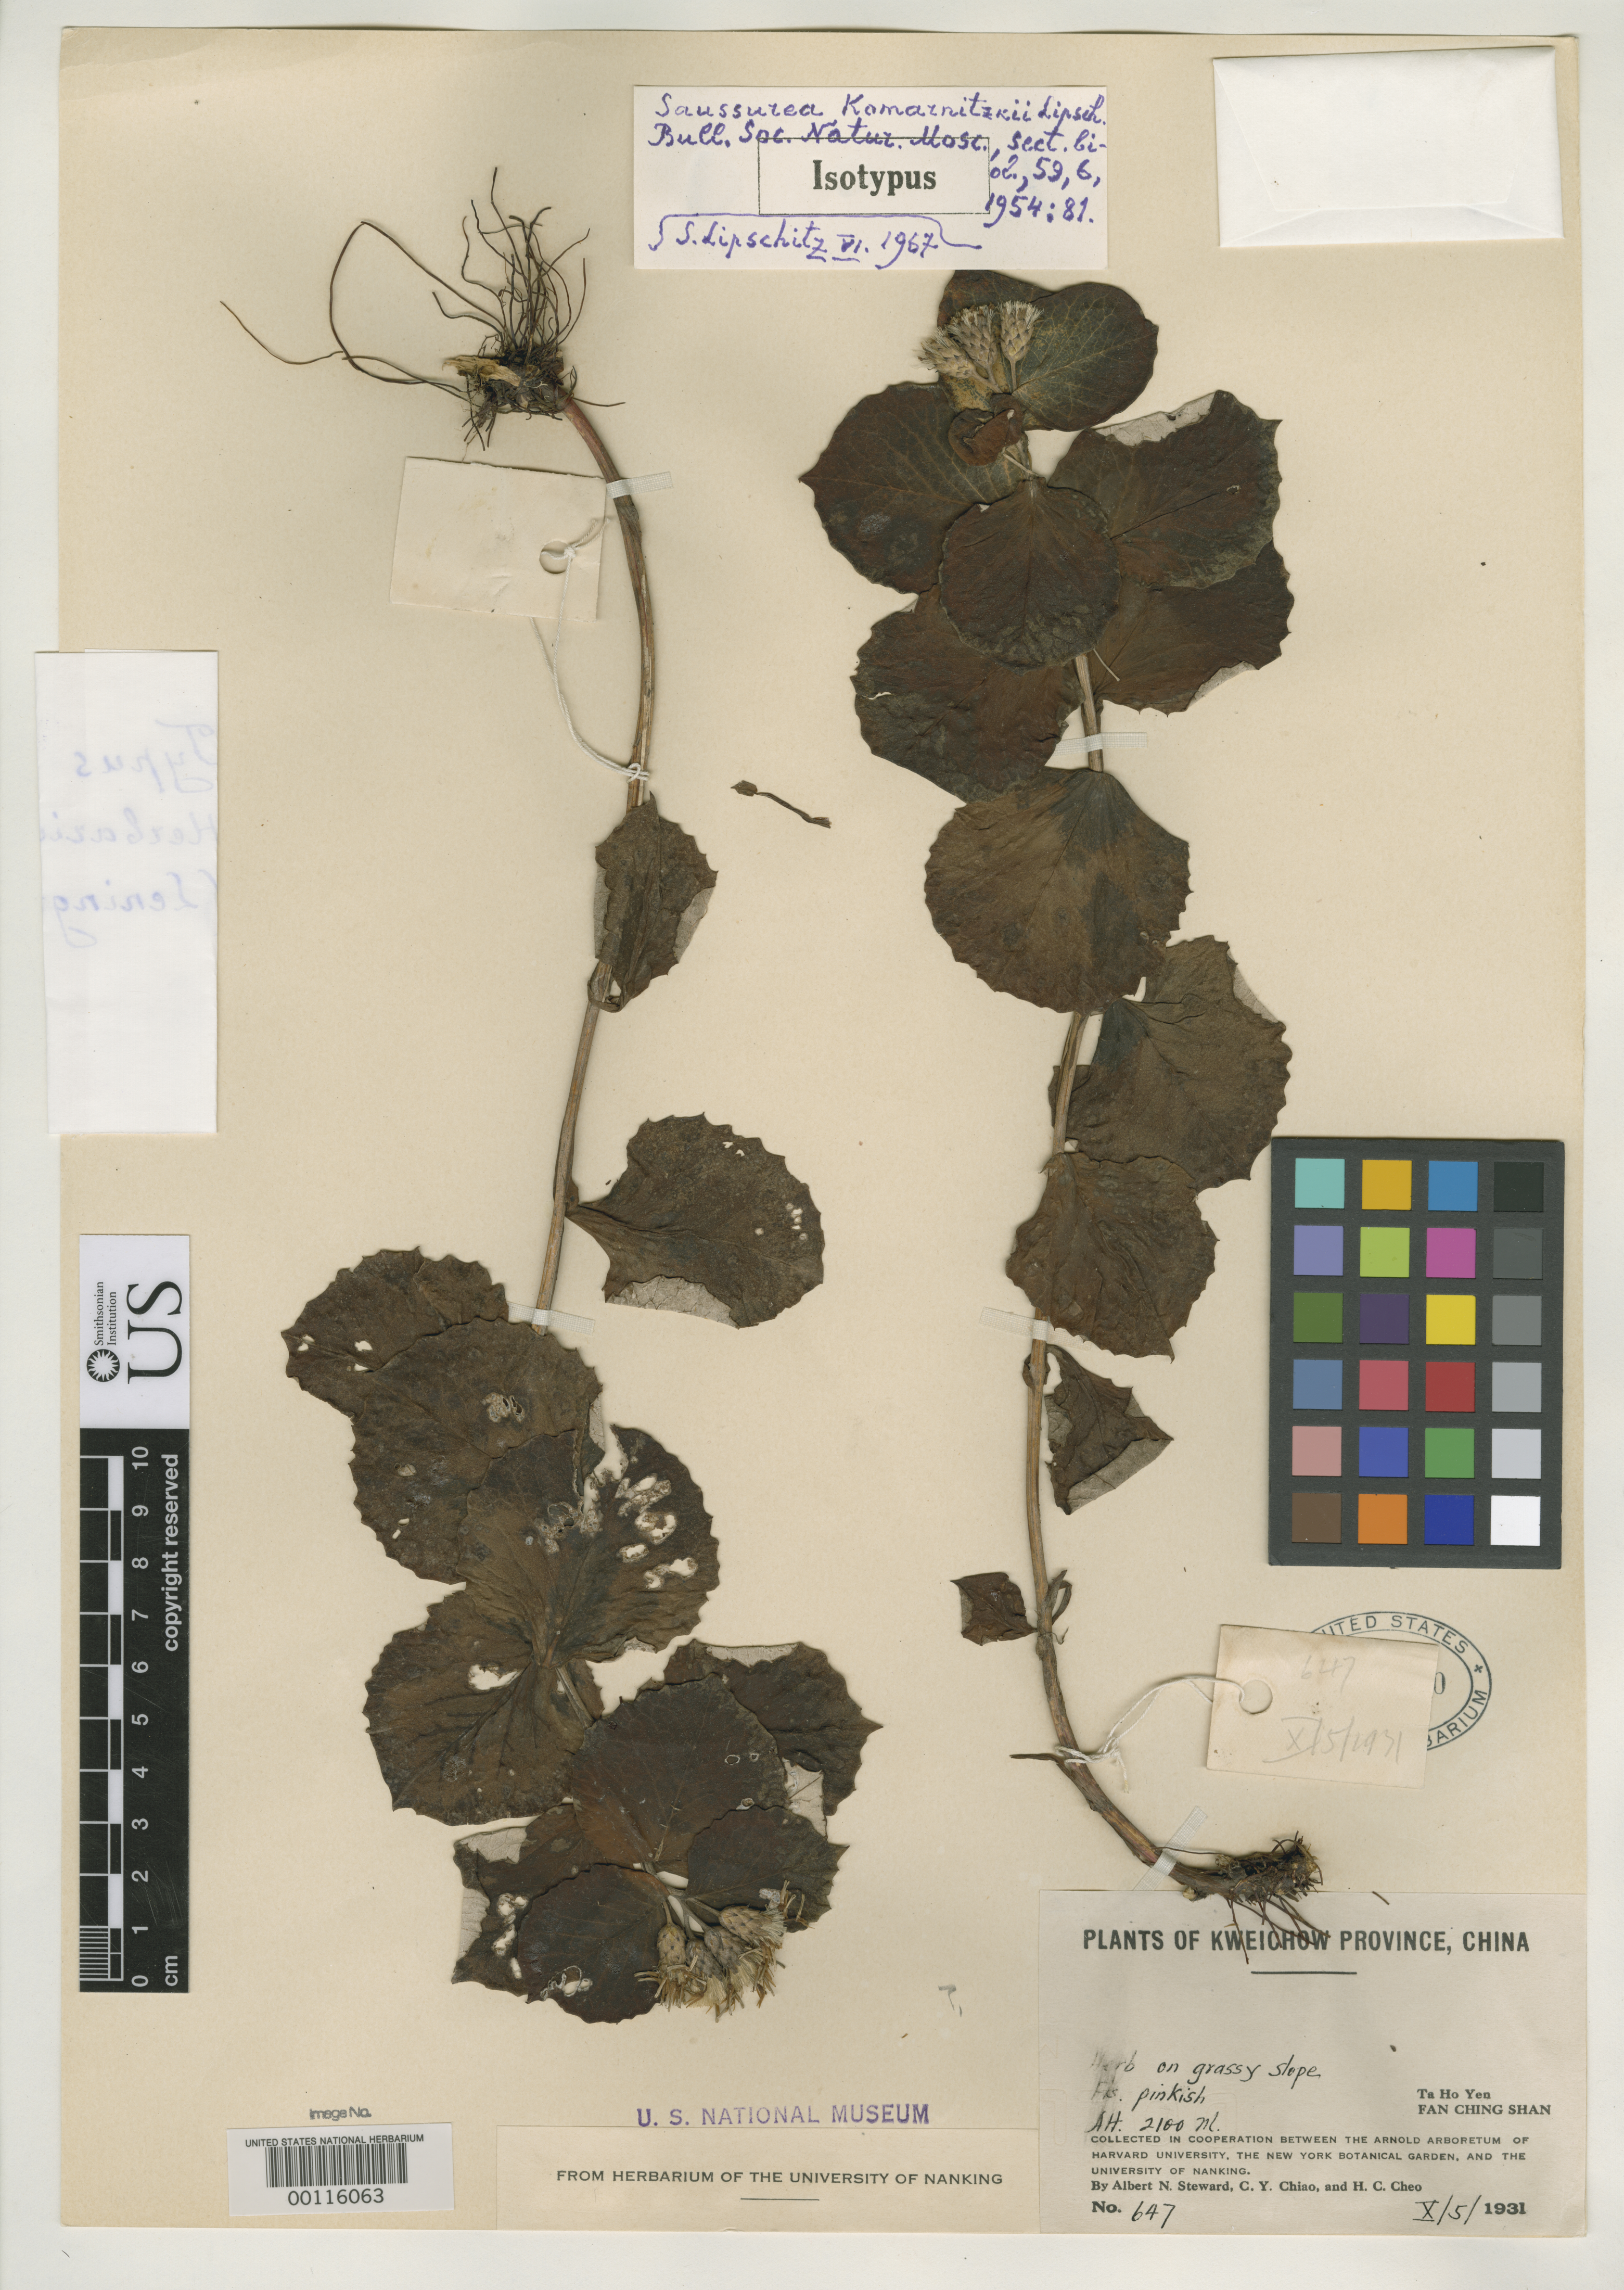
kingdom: Plantae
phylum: Tracheophyta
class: Magnoliopsida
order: Asterales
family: Asteraceae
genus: Saussurea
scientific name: Saussurea komarnitzkii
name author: Lipsch.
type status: Isotype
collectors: A. N. Steward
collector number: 647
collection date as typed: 05 Oct 1931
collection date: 1931-10-05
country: China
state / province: Guizhou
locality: Ta Ho Yen; Fan Ching Shan.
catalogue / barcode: US 1598920